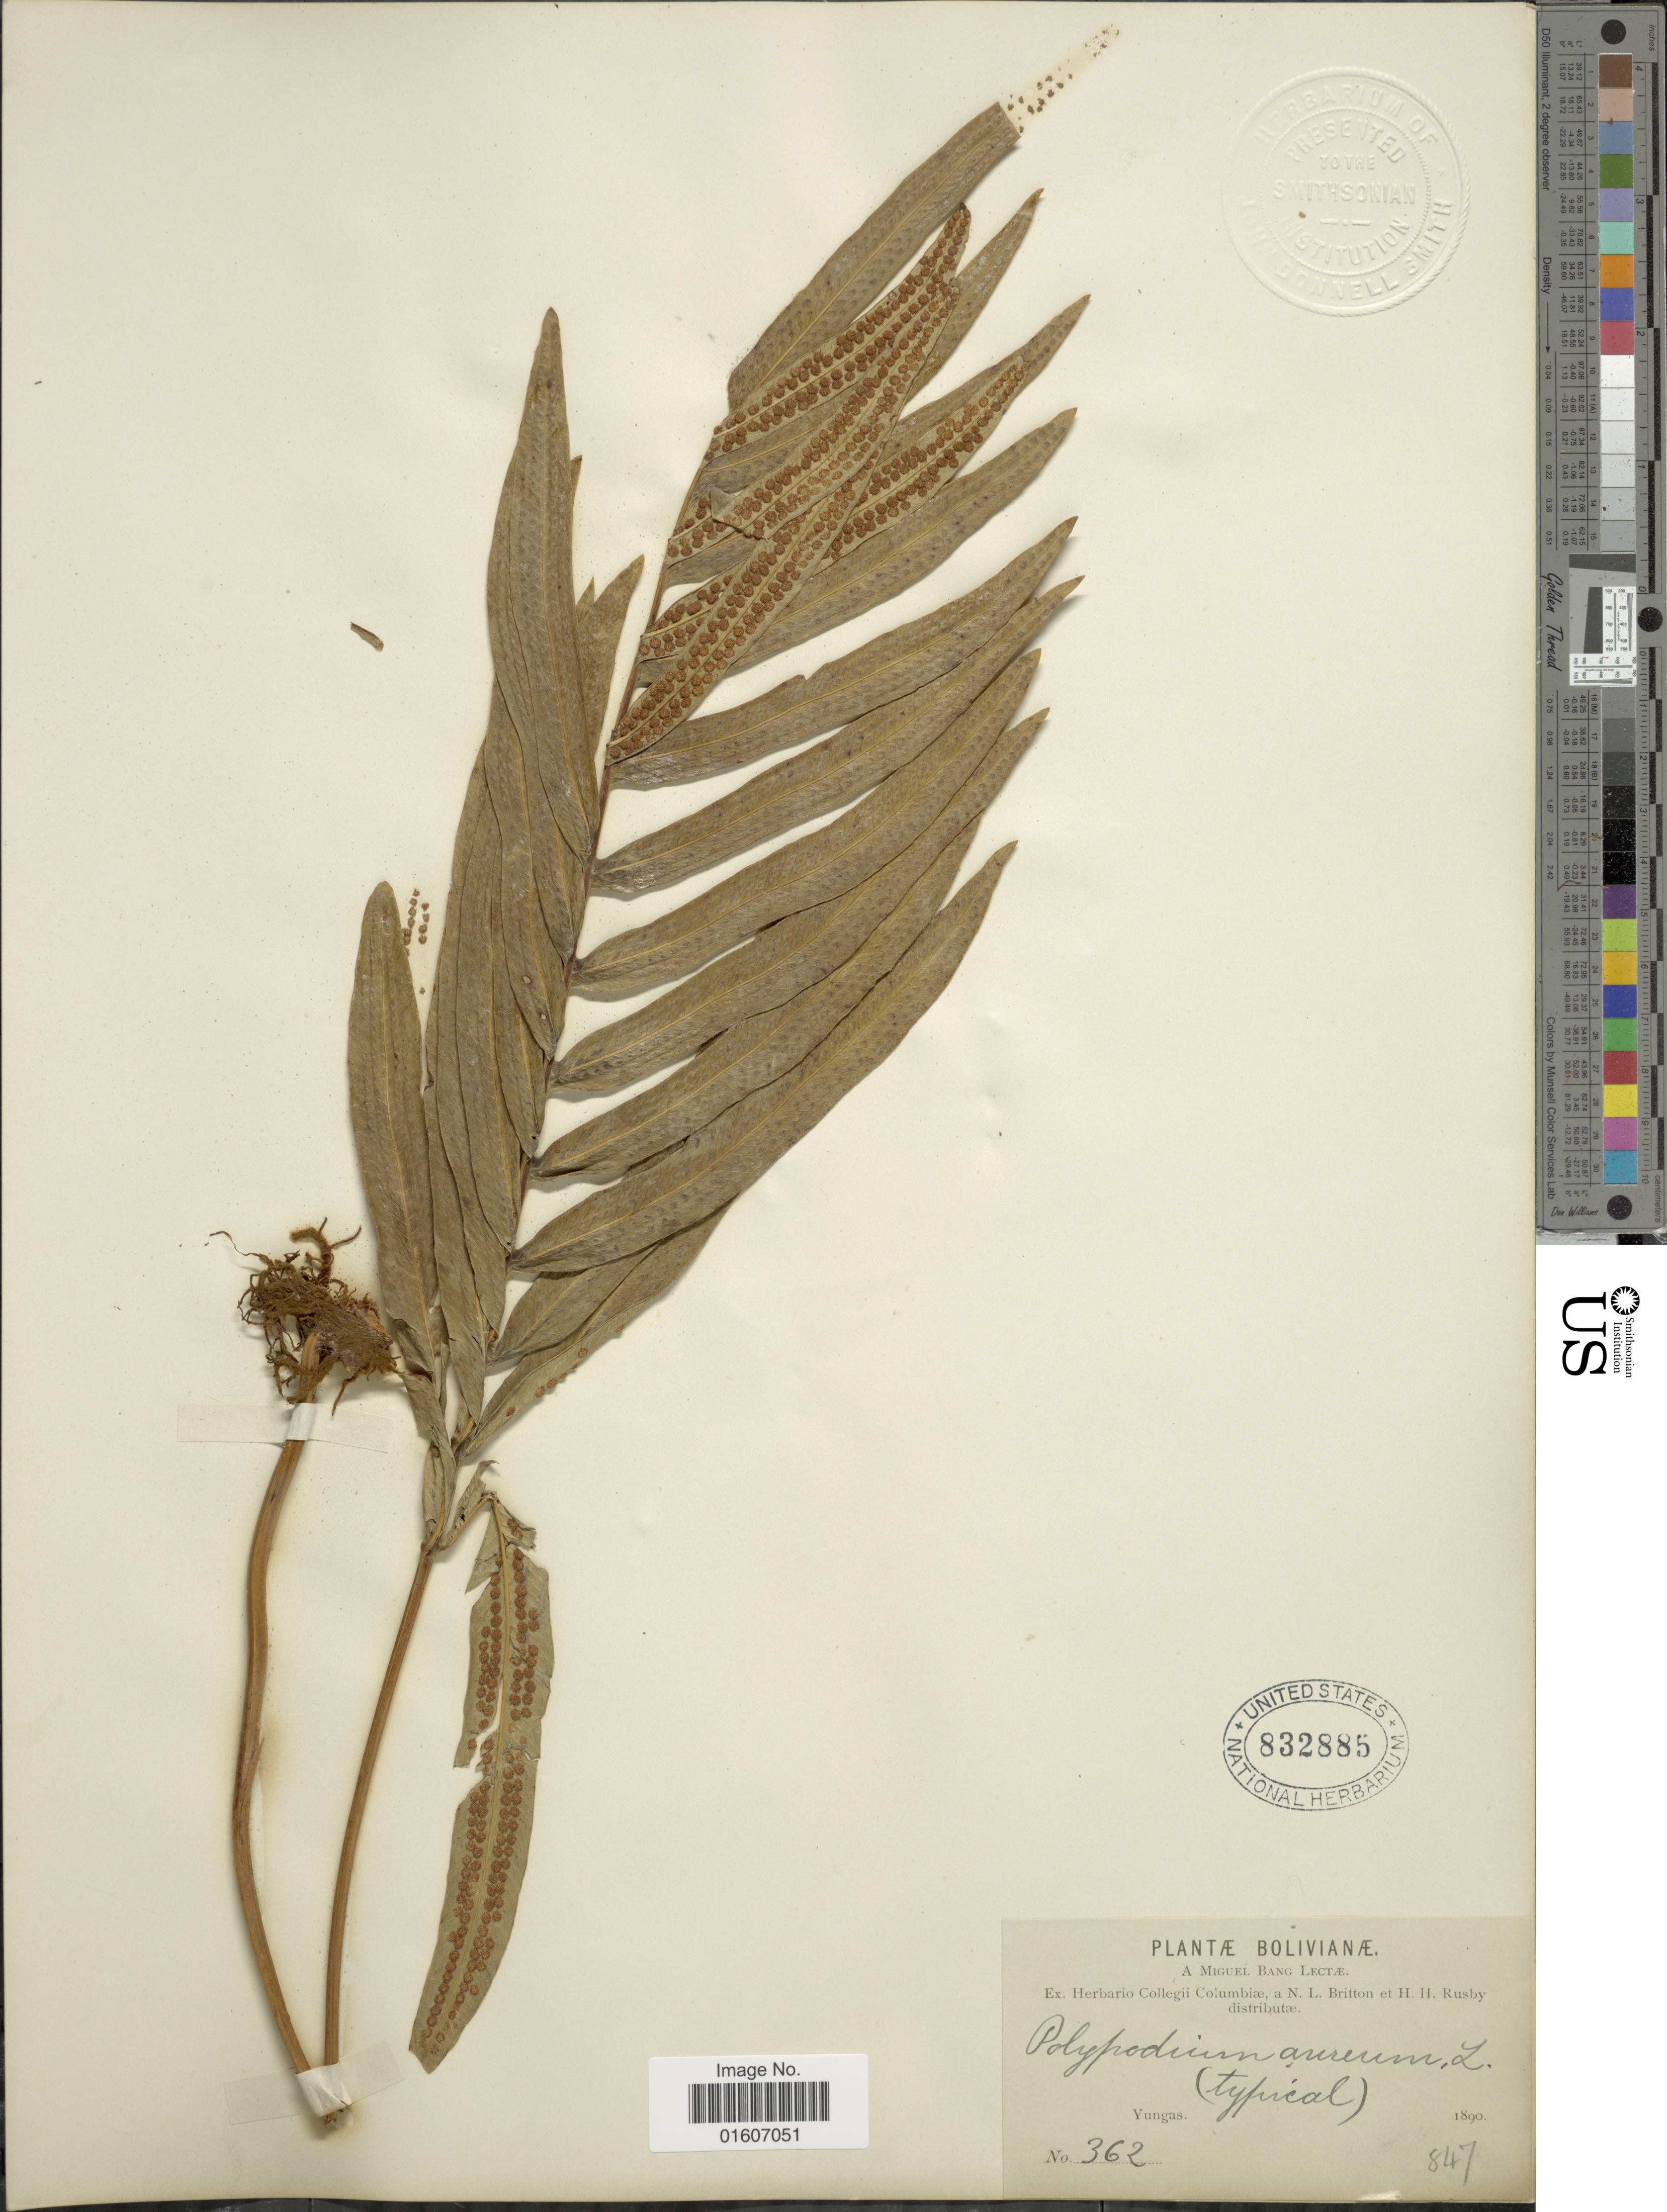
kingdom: Plantae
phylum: Tracheophyta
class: Polypodiopsida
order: Polypodiales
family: Polypodiaceae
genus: Serpocaulon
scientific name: Serpocaulon triseriale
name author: (Sw.) A.R. Sm.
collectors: M. Bang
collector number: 362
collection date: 1890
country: Bolivia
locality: Yungas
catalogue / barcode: US 832885